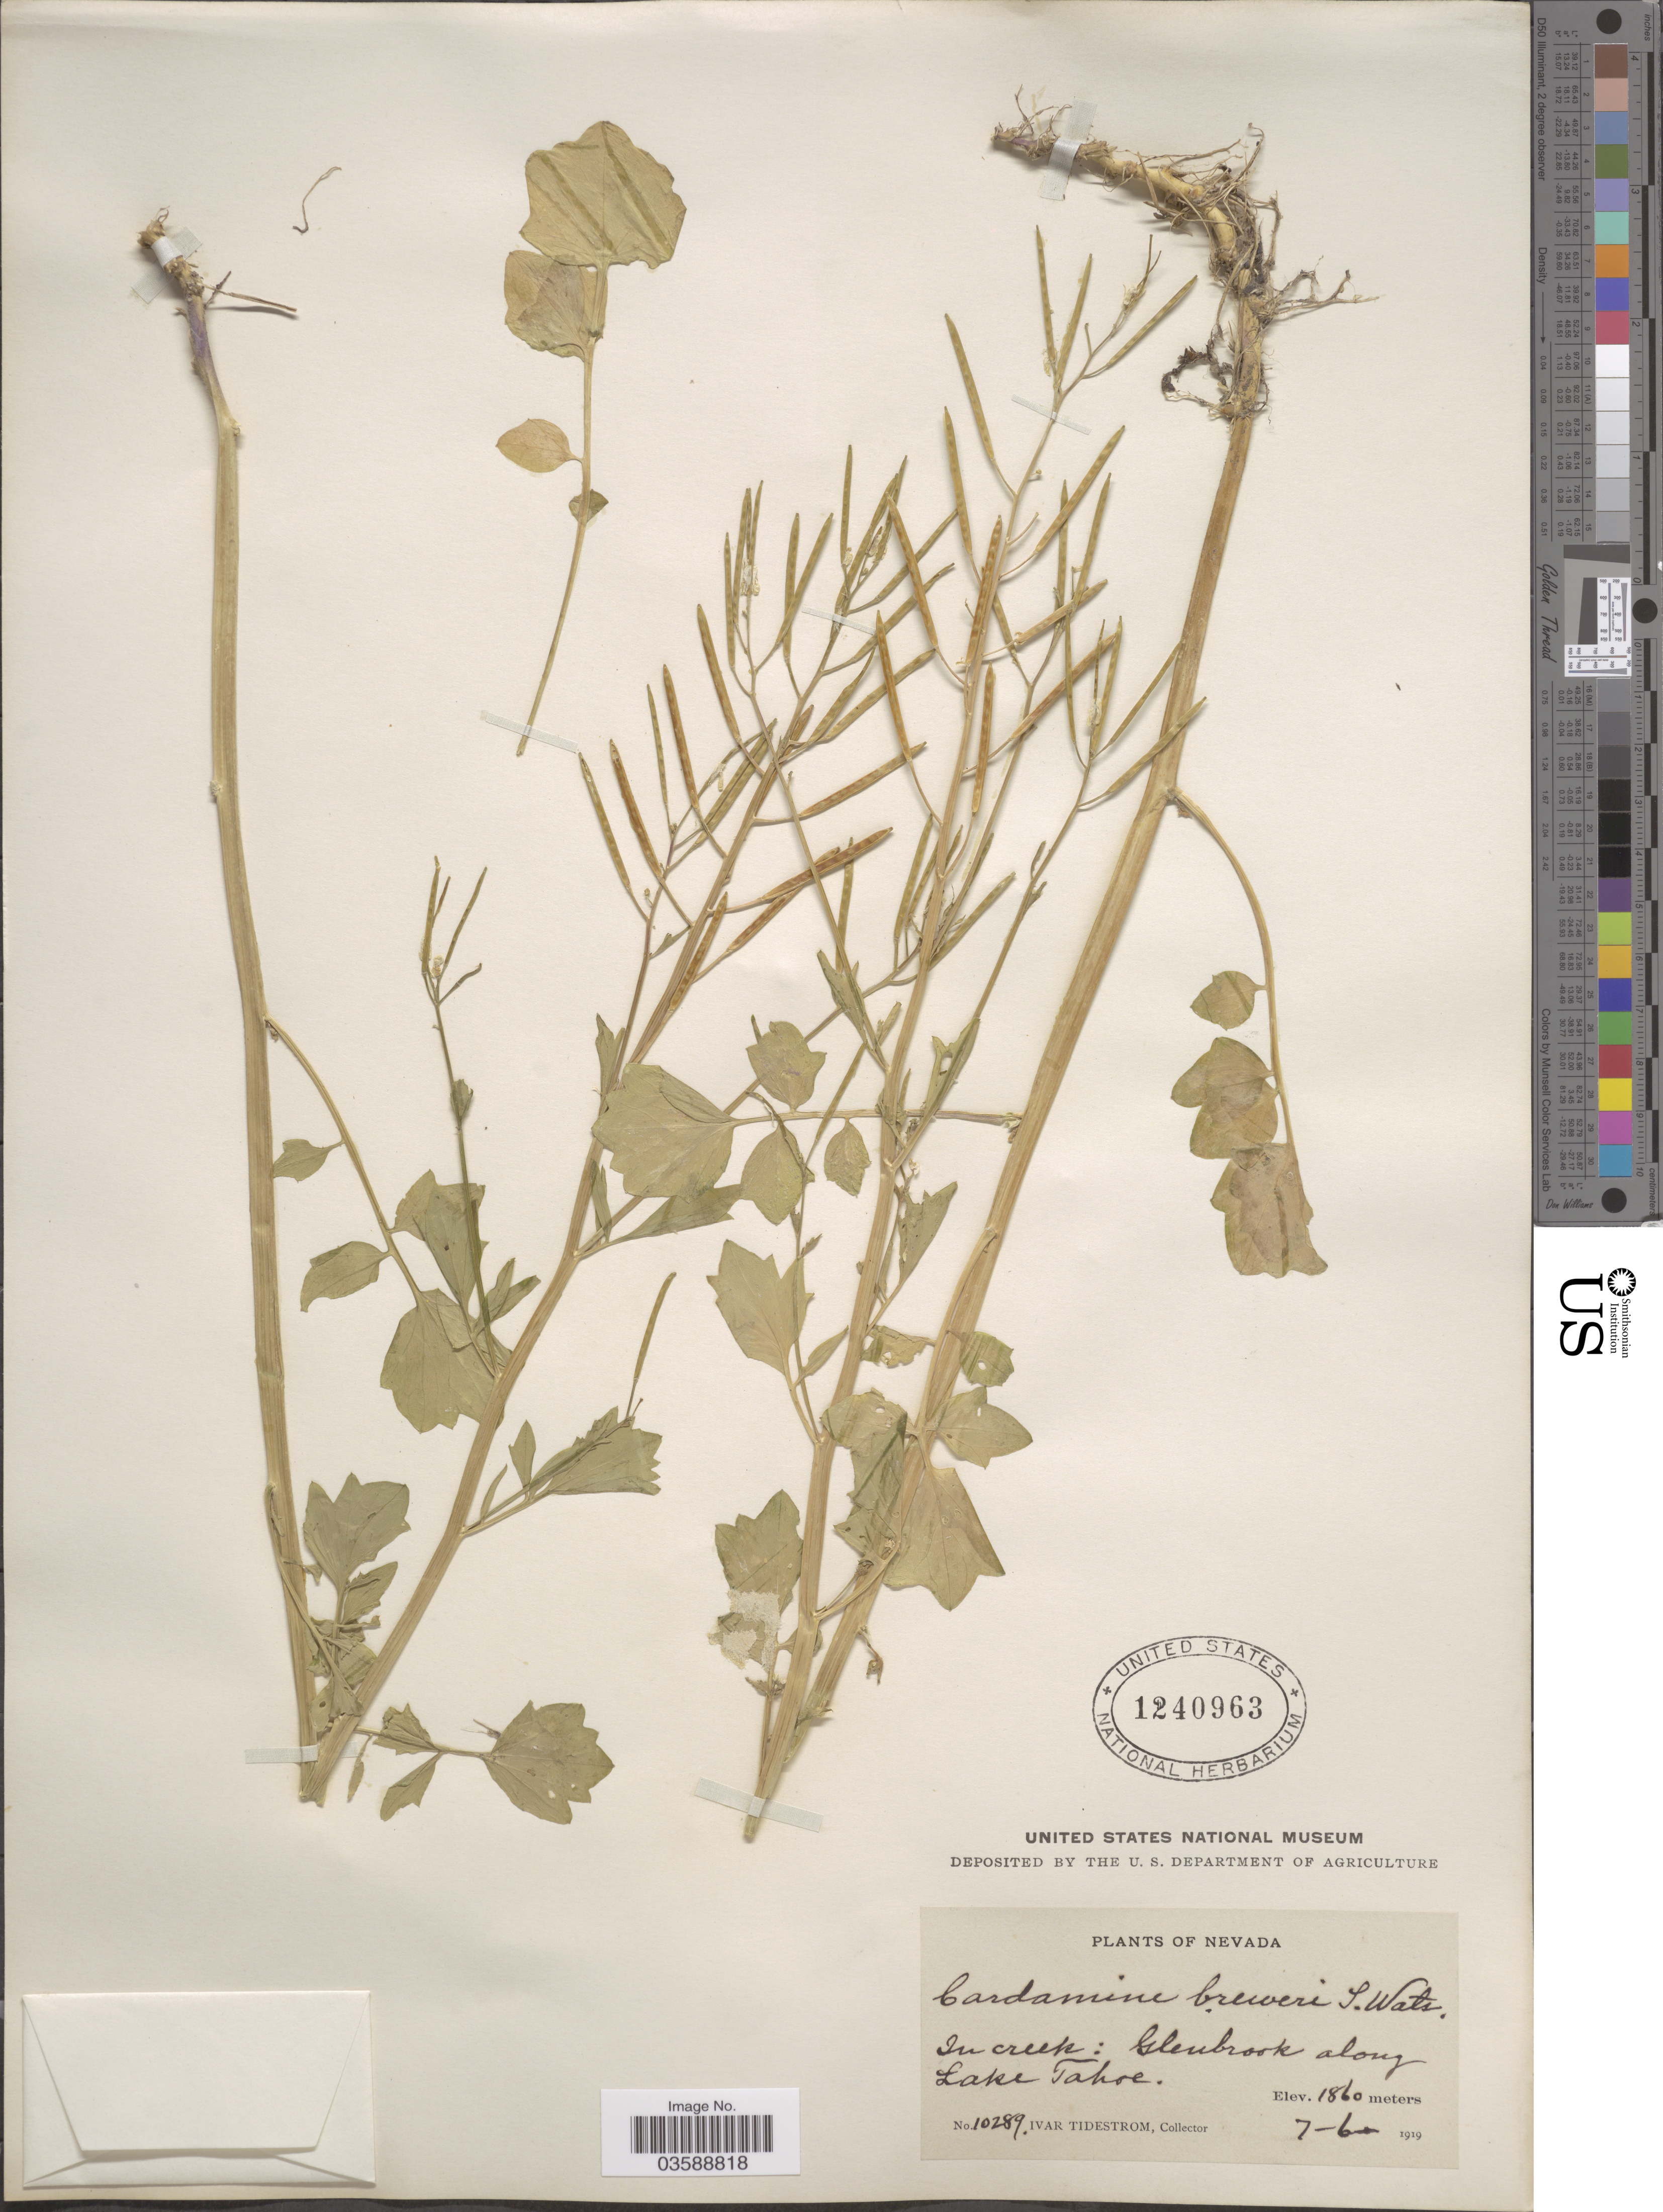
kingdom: Plantae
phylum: Tracheophyta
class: Magnoliopsida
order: Brassicales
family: Brassicaceae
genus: Cardamine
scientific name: Cardamine breweri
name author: S. Watson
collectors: I. F. Tidestrom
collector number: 10289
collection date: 1919-07-06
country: United States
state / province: Nevada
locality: In creek: Glenbrook along Lake Tahoe.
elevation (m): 1860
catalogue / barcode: US 1240963